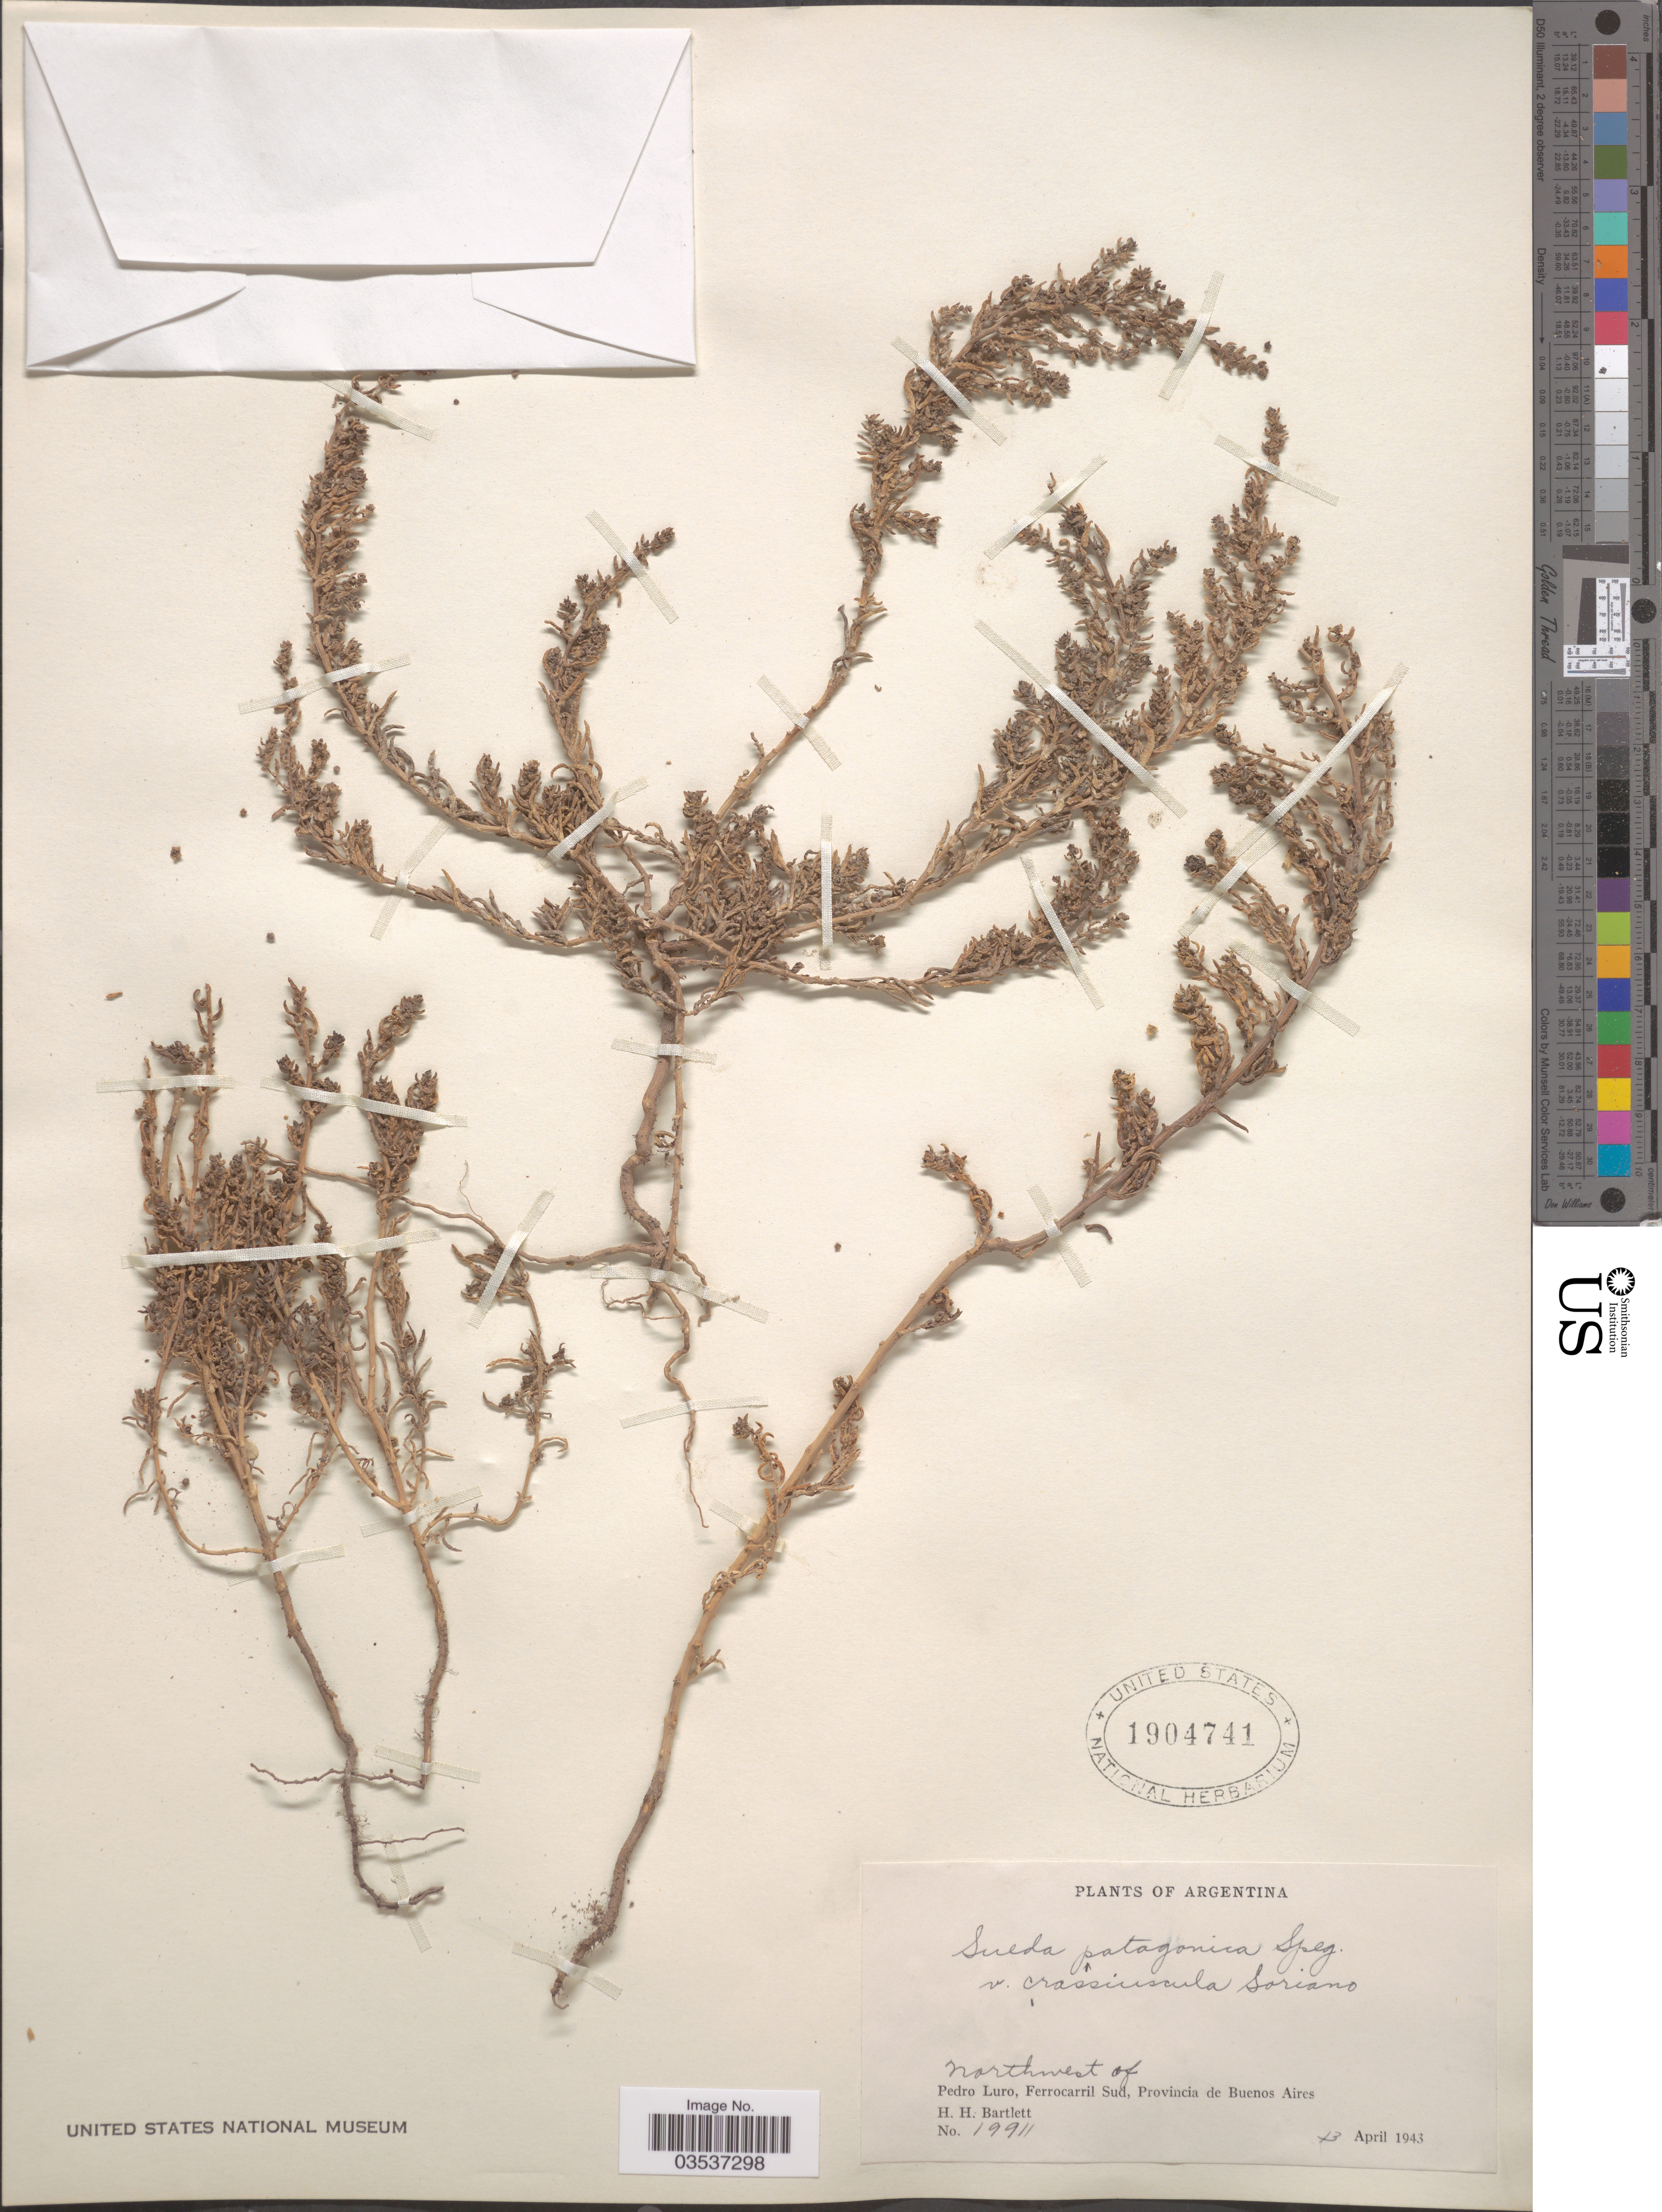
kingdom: Plantae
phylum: Tracheophyta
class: Magnoliopsida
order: Caryophyllales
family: Amaranthaceae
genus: Suaeda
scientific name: Suaeda patagonica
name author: Speg.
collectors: H. H. Bartlett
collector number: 19911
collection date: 1943-04-13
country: Argentina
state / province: Buenos Aires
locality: Northwest of Pedro Luro, Ferrocarril Sud.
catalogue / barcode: US 1904741